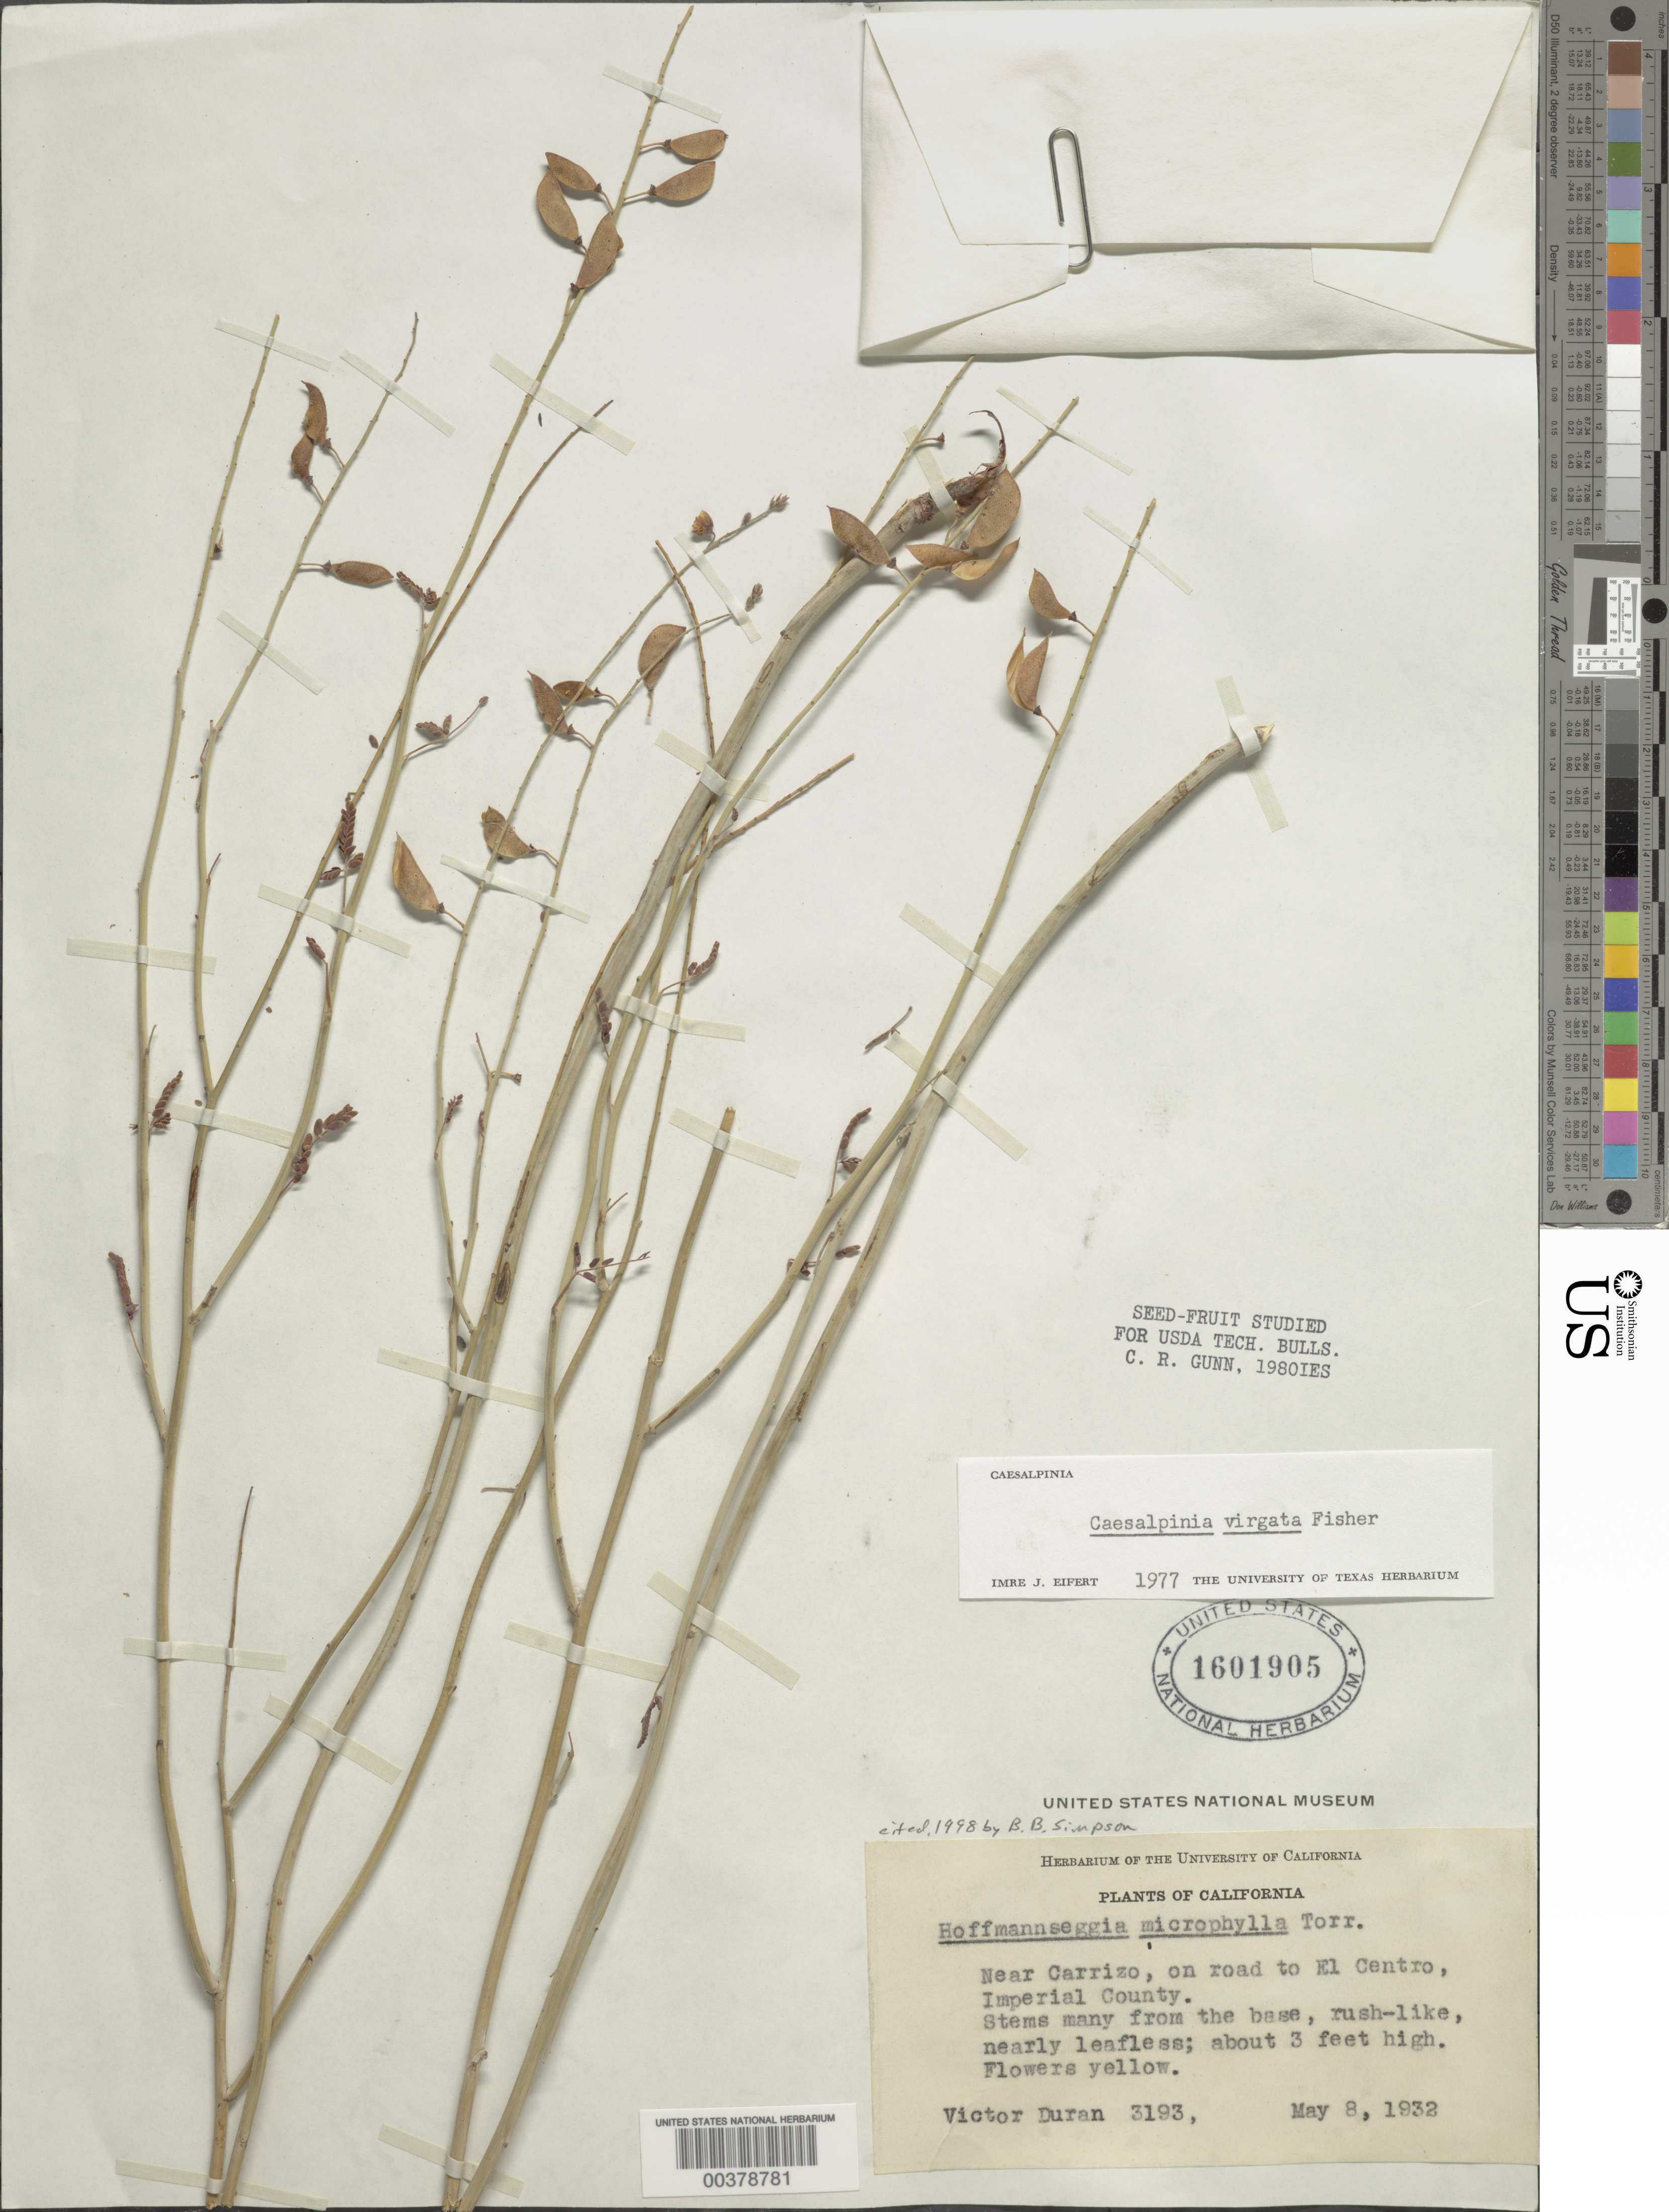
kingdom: Plantae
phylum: Tracheophyta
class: Magnoliopsida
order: Fabales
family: Fabaceae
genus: Hoffmannseggia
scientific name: Hoffmannseggia microphylla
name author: Torr.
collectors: V. Duran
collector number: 3193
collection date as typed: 08 May 1932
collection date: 1932-05-08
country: United States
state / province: California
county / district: Imperial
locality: Near carrizo, on road to el centro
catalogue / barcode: US 1601905